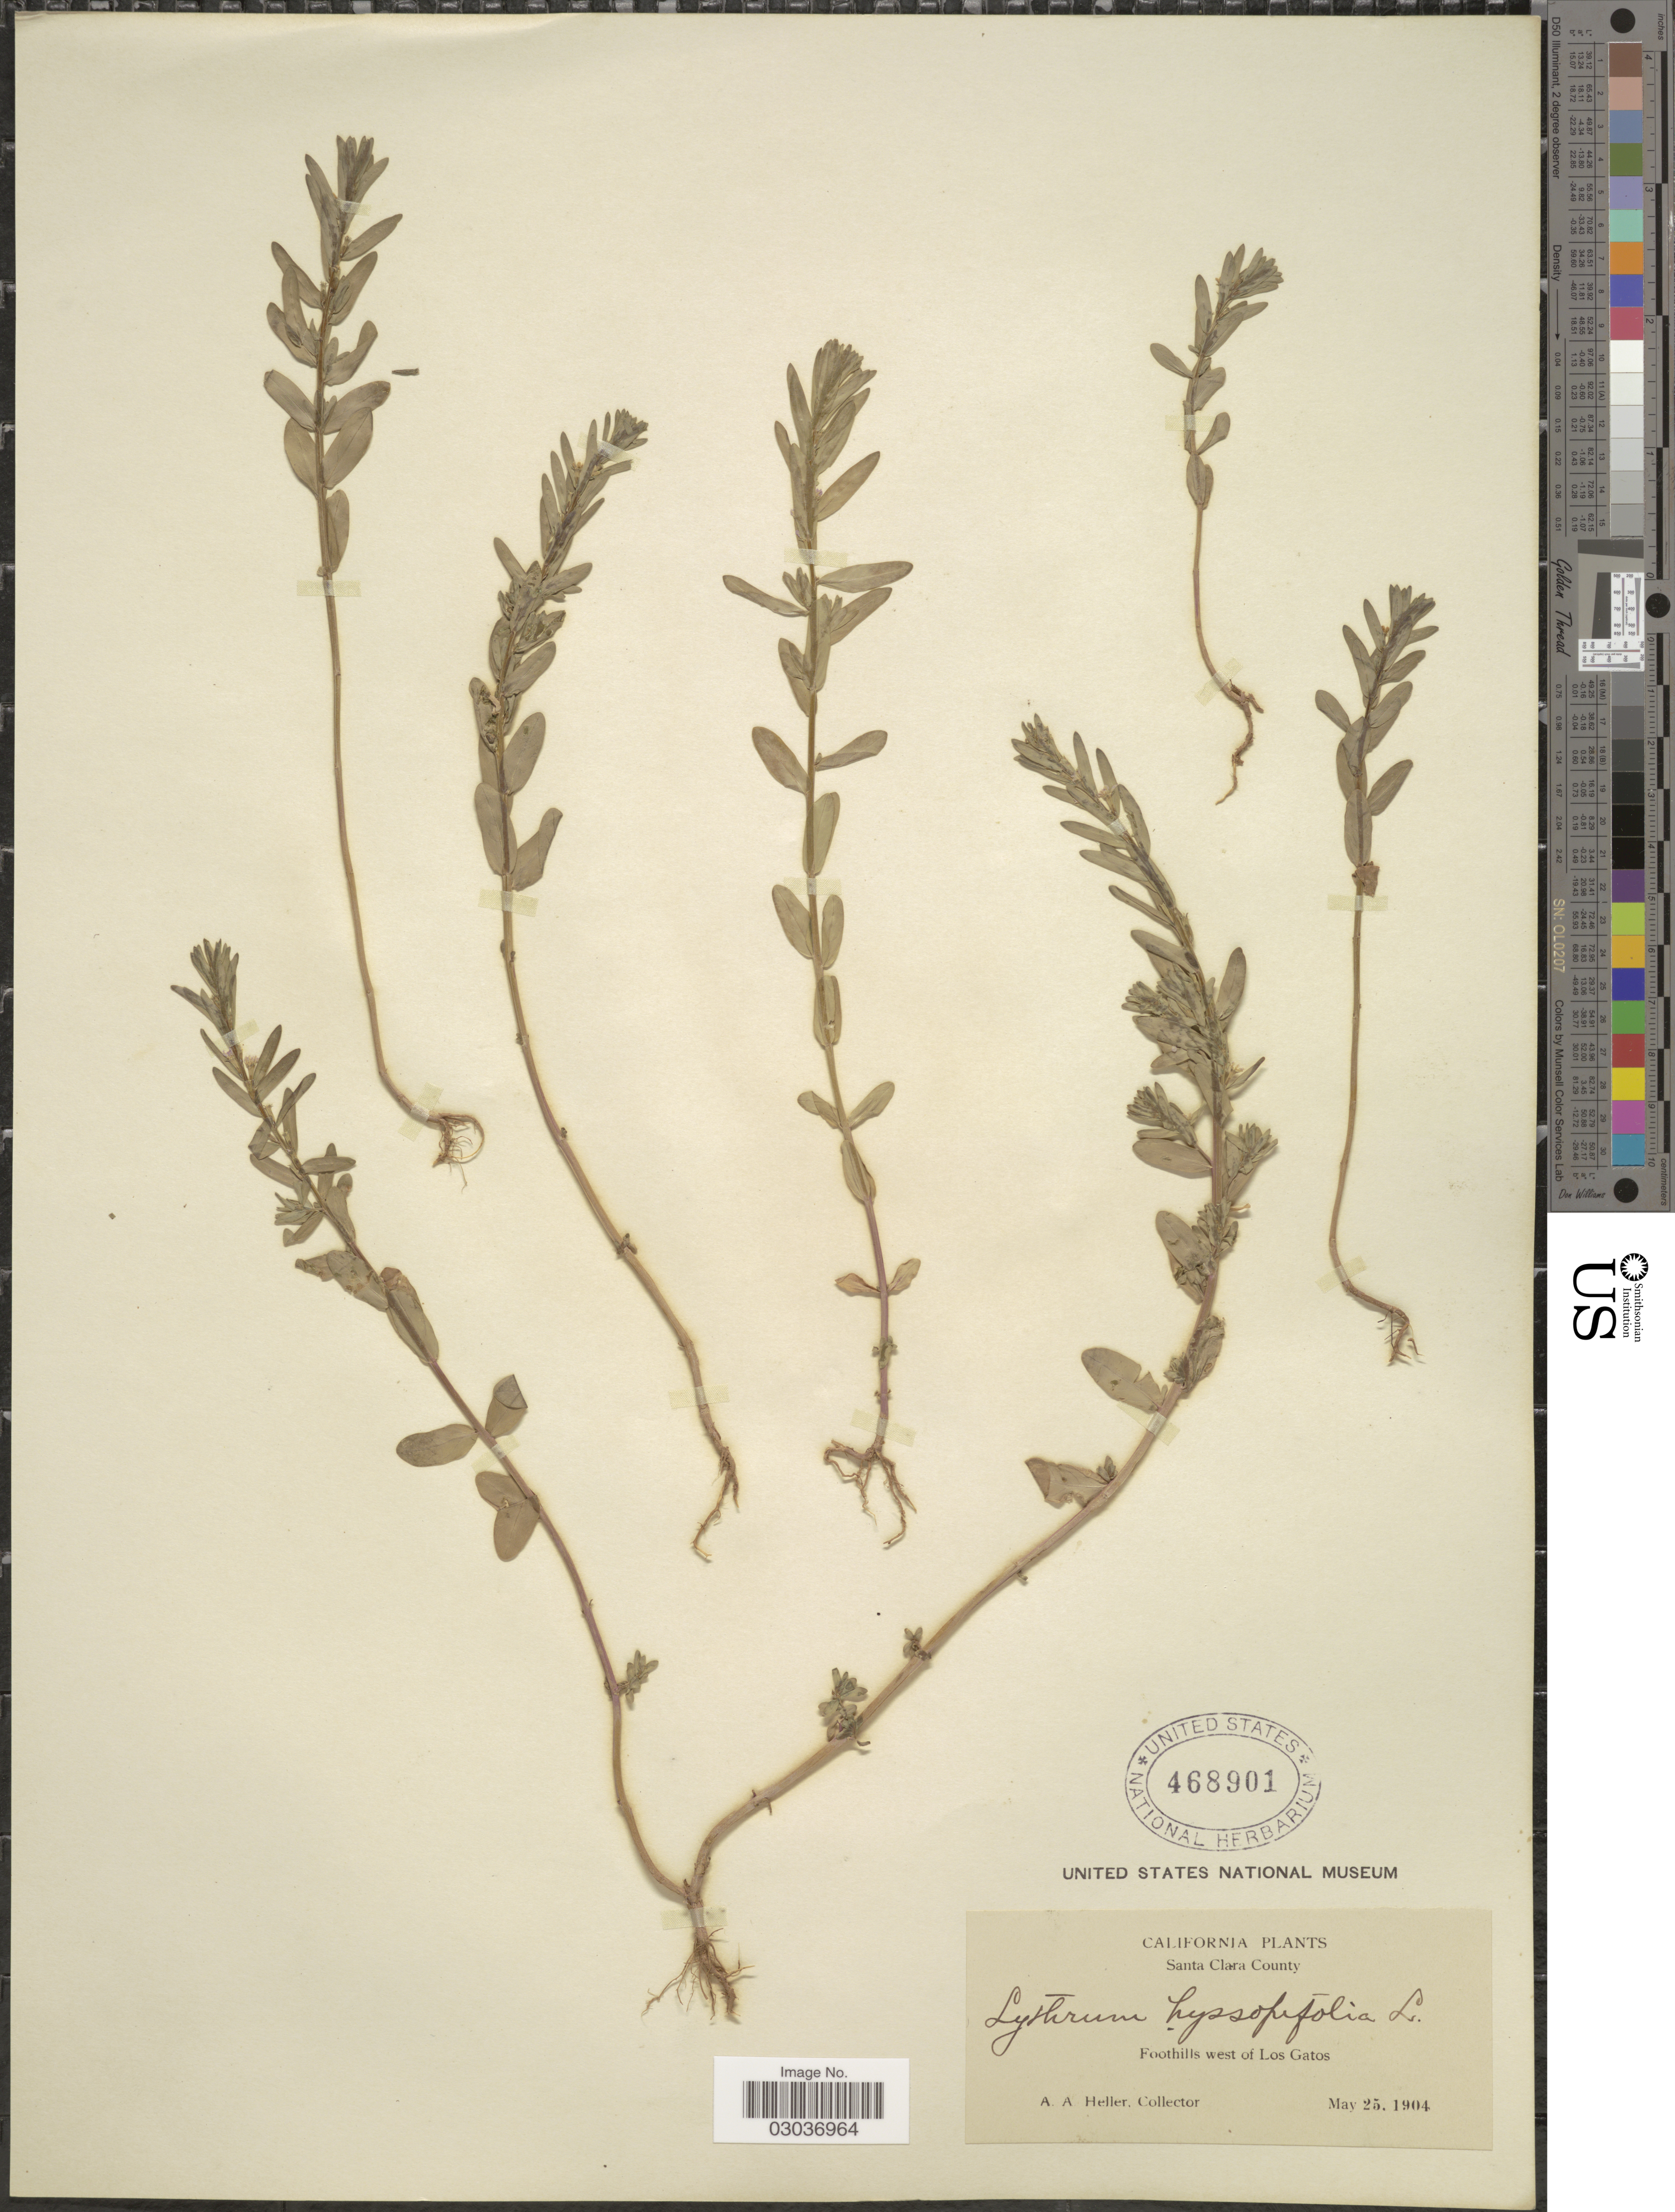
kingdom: Plantae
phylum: Tracheophyta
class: Magnoliopsida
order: Myrtales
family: Lythraceae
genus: Lythrum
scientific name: Lythrum hyssopifolia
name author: L.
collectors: A. A. Heller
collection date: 1904-05-25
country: United States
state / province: California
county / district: Santa Clara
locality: Santa Clara County, Foothills west of Los Gatos.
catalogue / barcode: US 468901